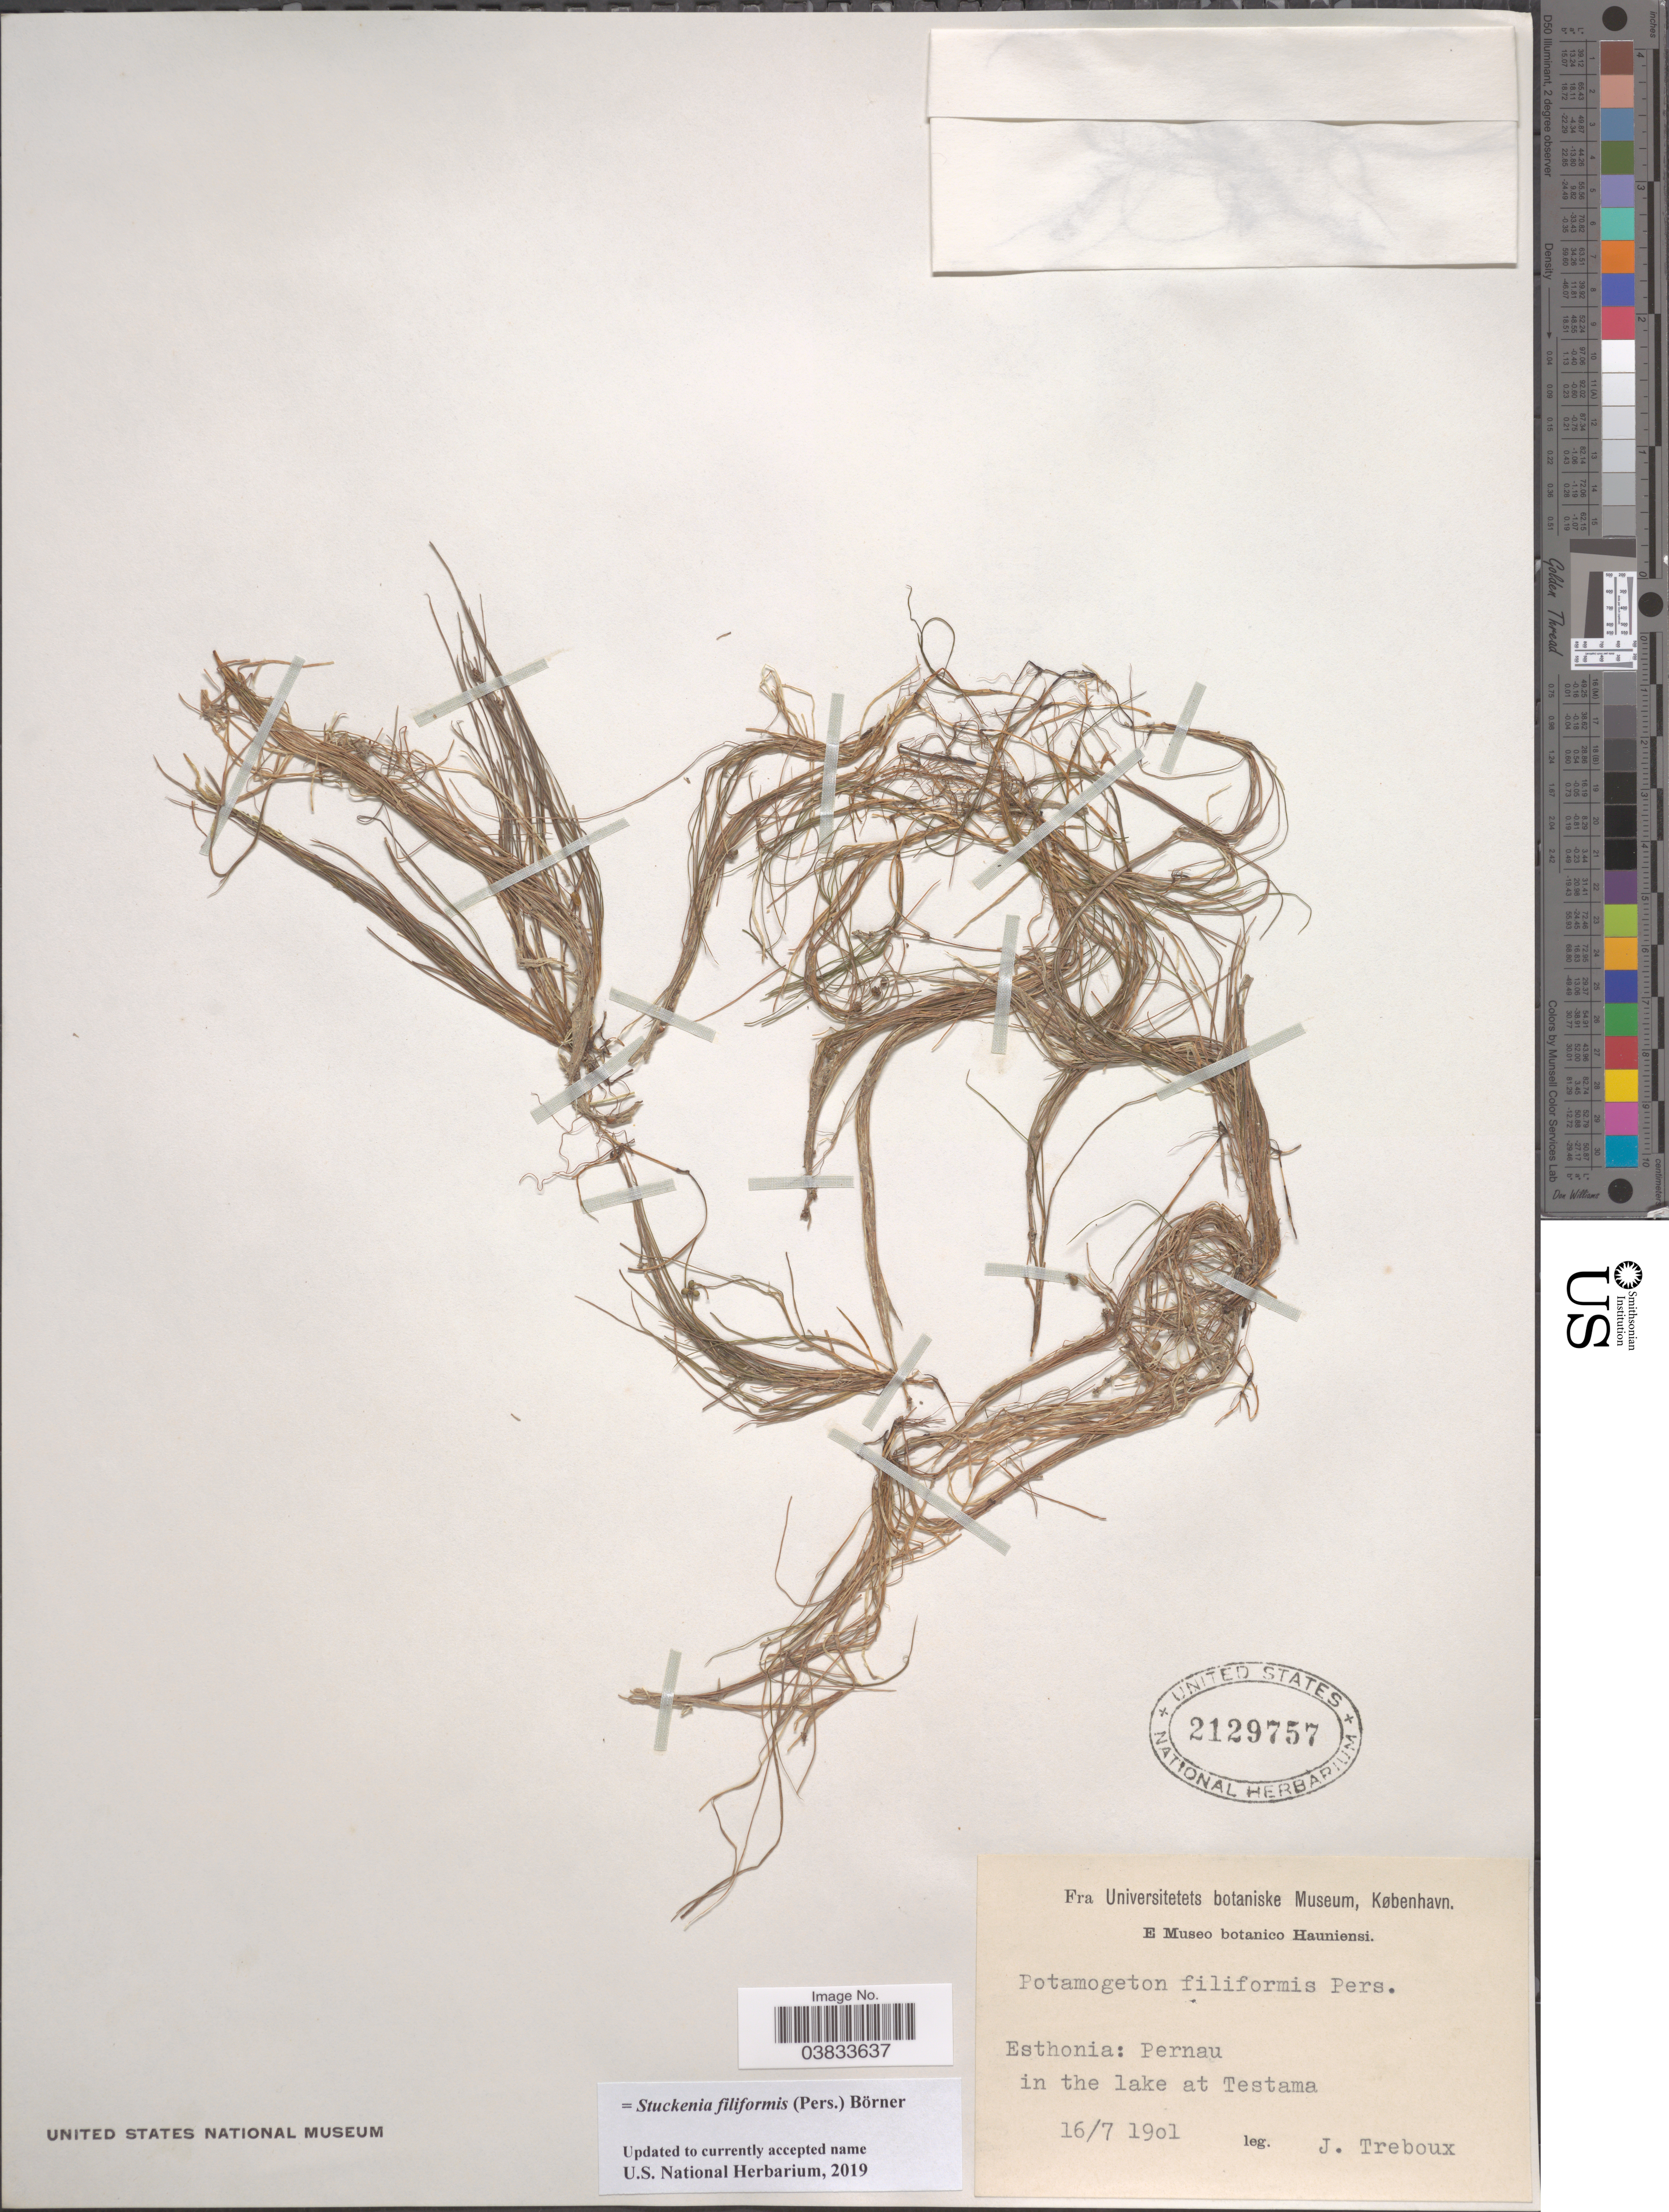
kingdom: Plantae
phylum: Tracheophyta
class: Liliopsida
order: Alismatales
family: Potamogetonaceae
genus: Stuckenia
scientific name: Stuckenia filiformis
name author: (Pers.) Börner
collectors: J. Treboux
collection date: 1901-07-16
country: Estonia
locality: Esthonia: Pernau in the lake at Testama.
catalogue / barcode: US 2129757